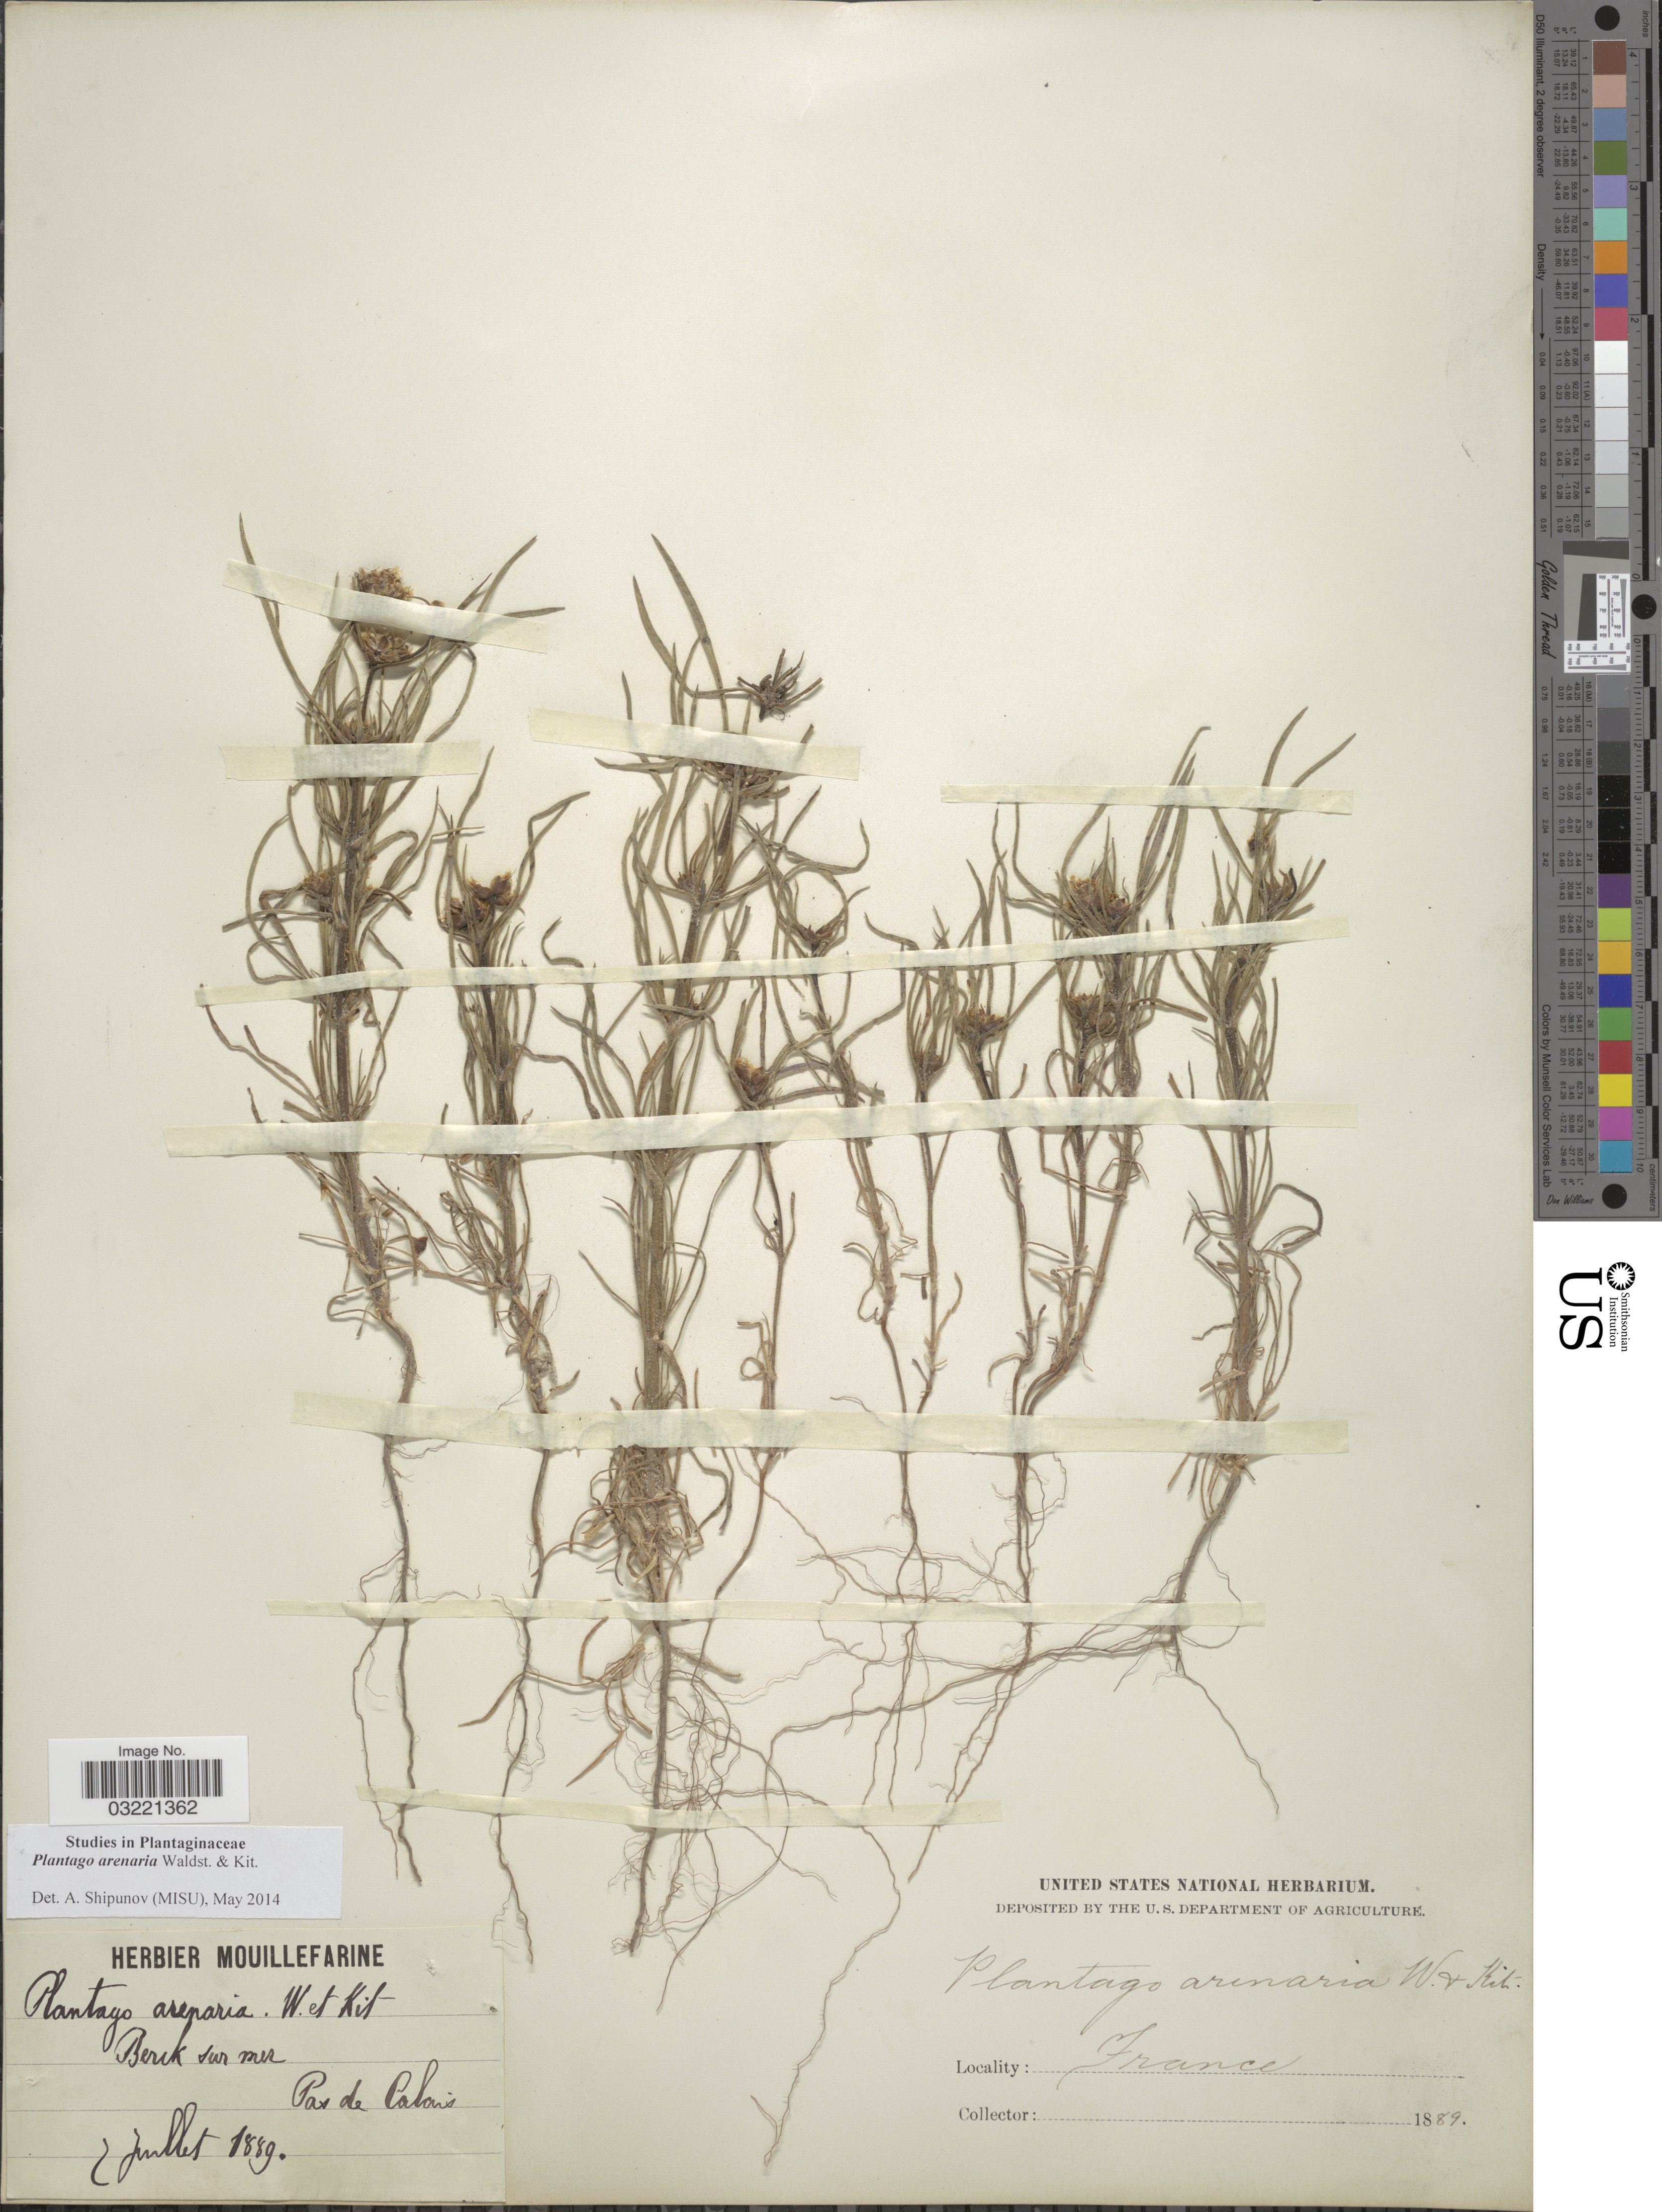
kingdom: Plantae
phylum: Tracheophyta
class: Magnoliopsida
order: Lamiales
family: Plantaginaceae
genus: Plantago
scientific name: Plantago arenaria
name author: Waldst. & Kit.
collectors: ex herb. Mouillefarine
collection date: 1889-07-02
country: France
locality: Berck sur mer, Pas de Calais.